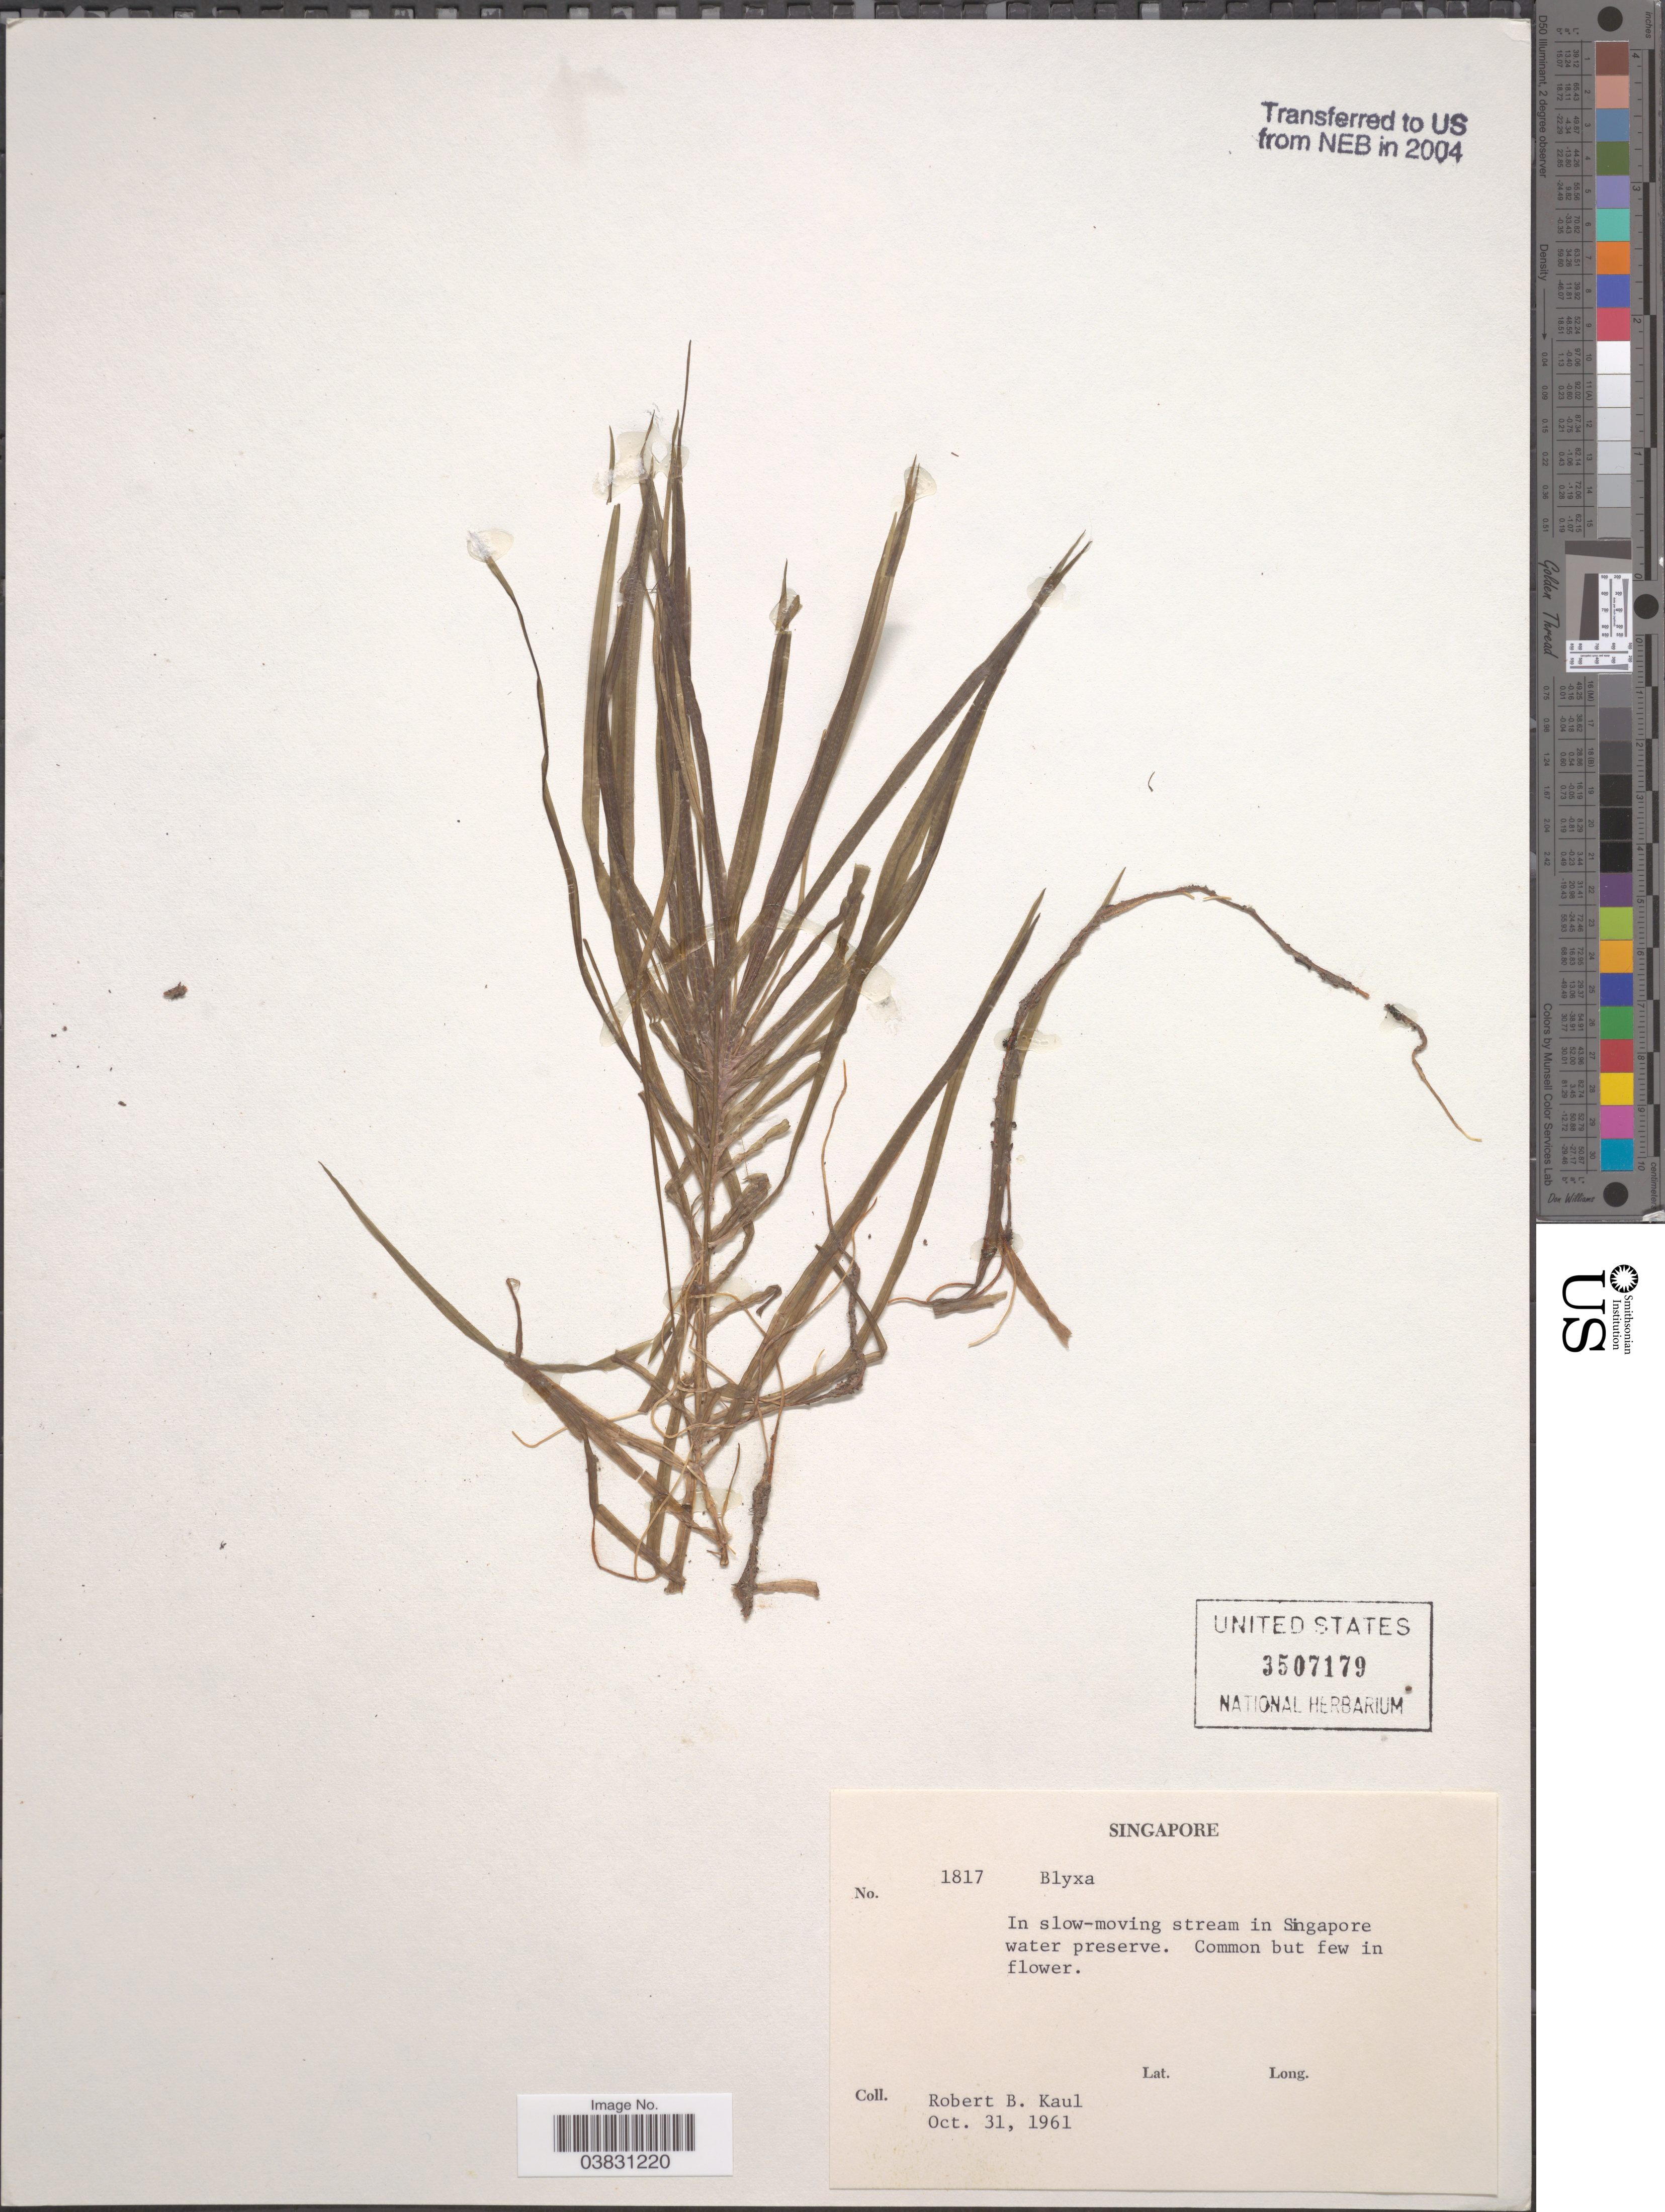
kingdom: Plantae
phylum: Tracheophyta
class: Liliopsida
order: Alismatales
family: Hydrocharitaceae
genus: Blyxa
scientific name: Blyxa sp.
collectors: R. Kaul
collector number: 1817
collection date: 1961-10-31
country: Singapore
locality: In slow-moving stream in Singapore water preserve.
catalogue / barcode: US 3507179